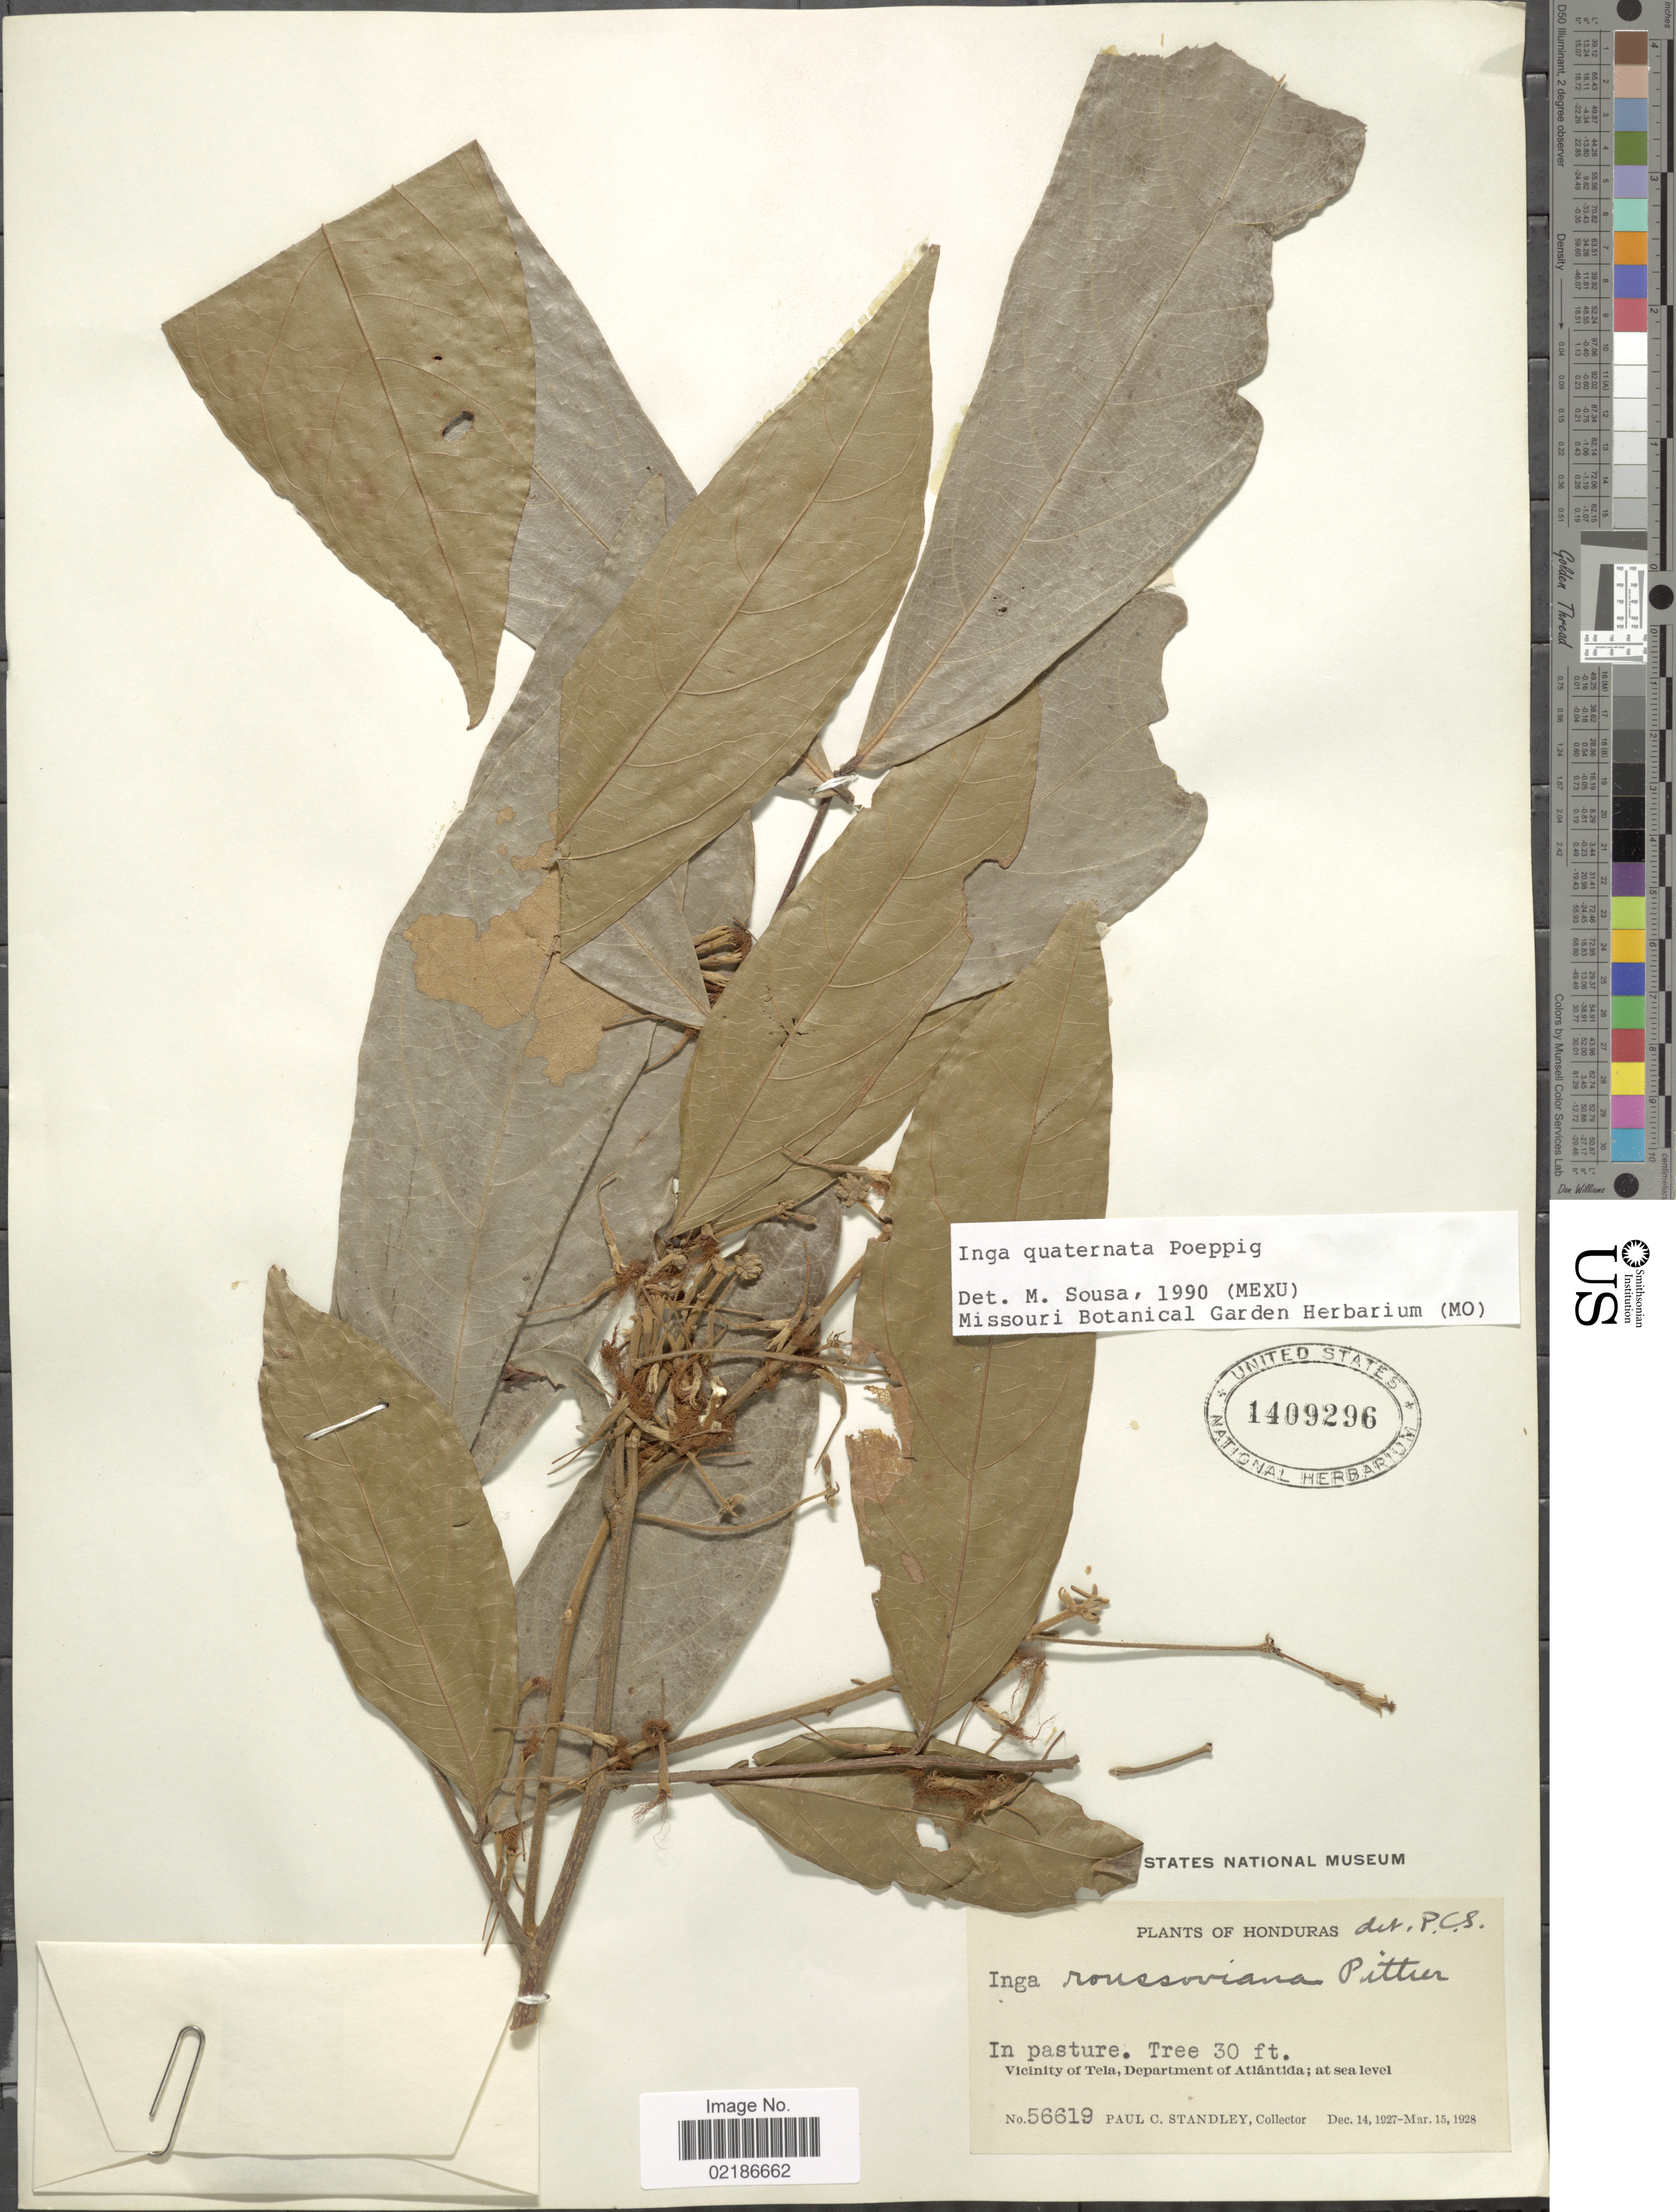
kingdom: Plantae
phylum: Tracheophyta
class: Magnoliopsida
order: Fabales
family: Fabaceae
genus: Inga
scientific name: Inga quaternata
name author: Poepp. & Endl.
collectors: P. C. Standley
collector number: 56619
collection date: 1927-12-14/1928-03-15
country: Honduras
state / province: Atlántida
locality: Vicinity of Tela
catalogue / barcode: US 1409296